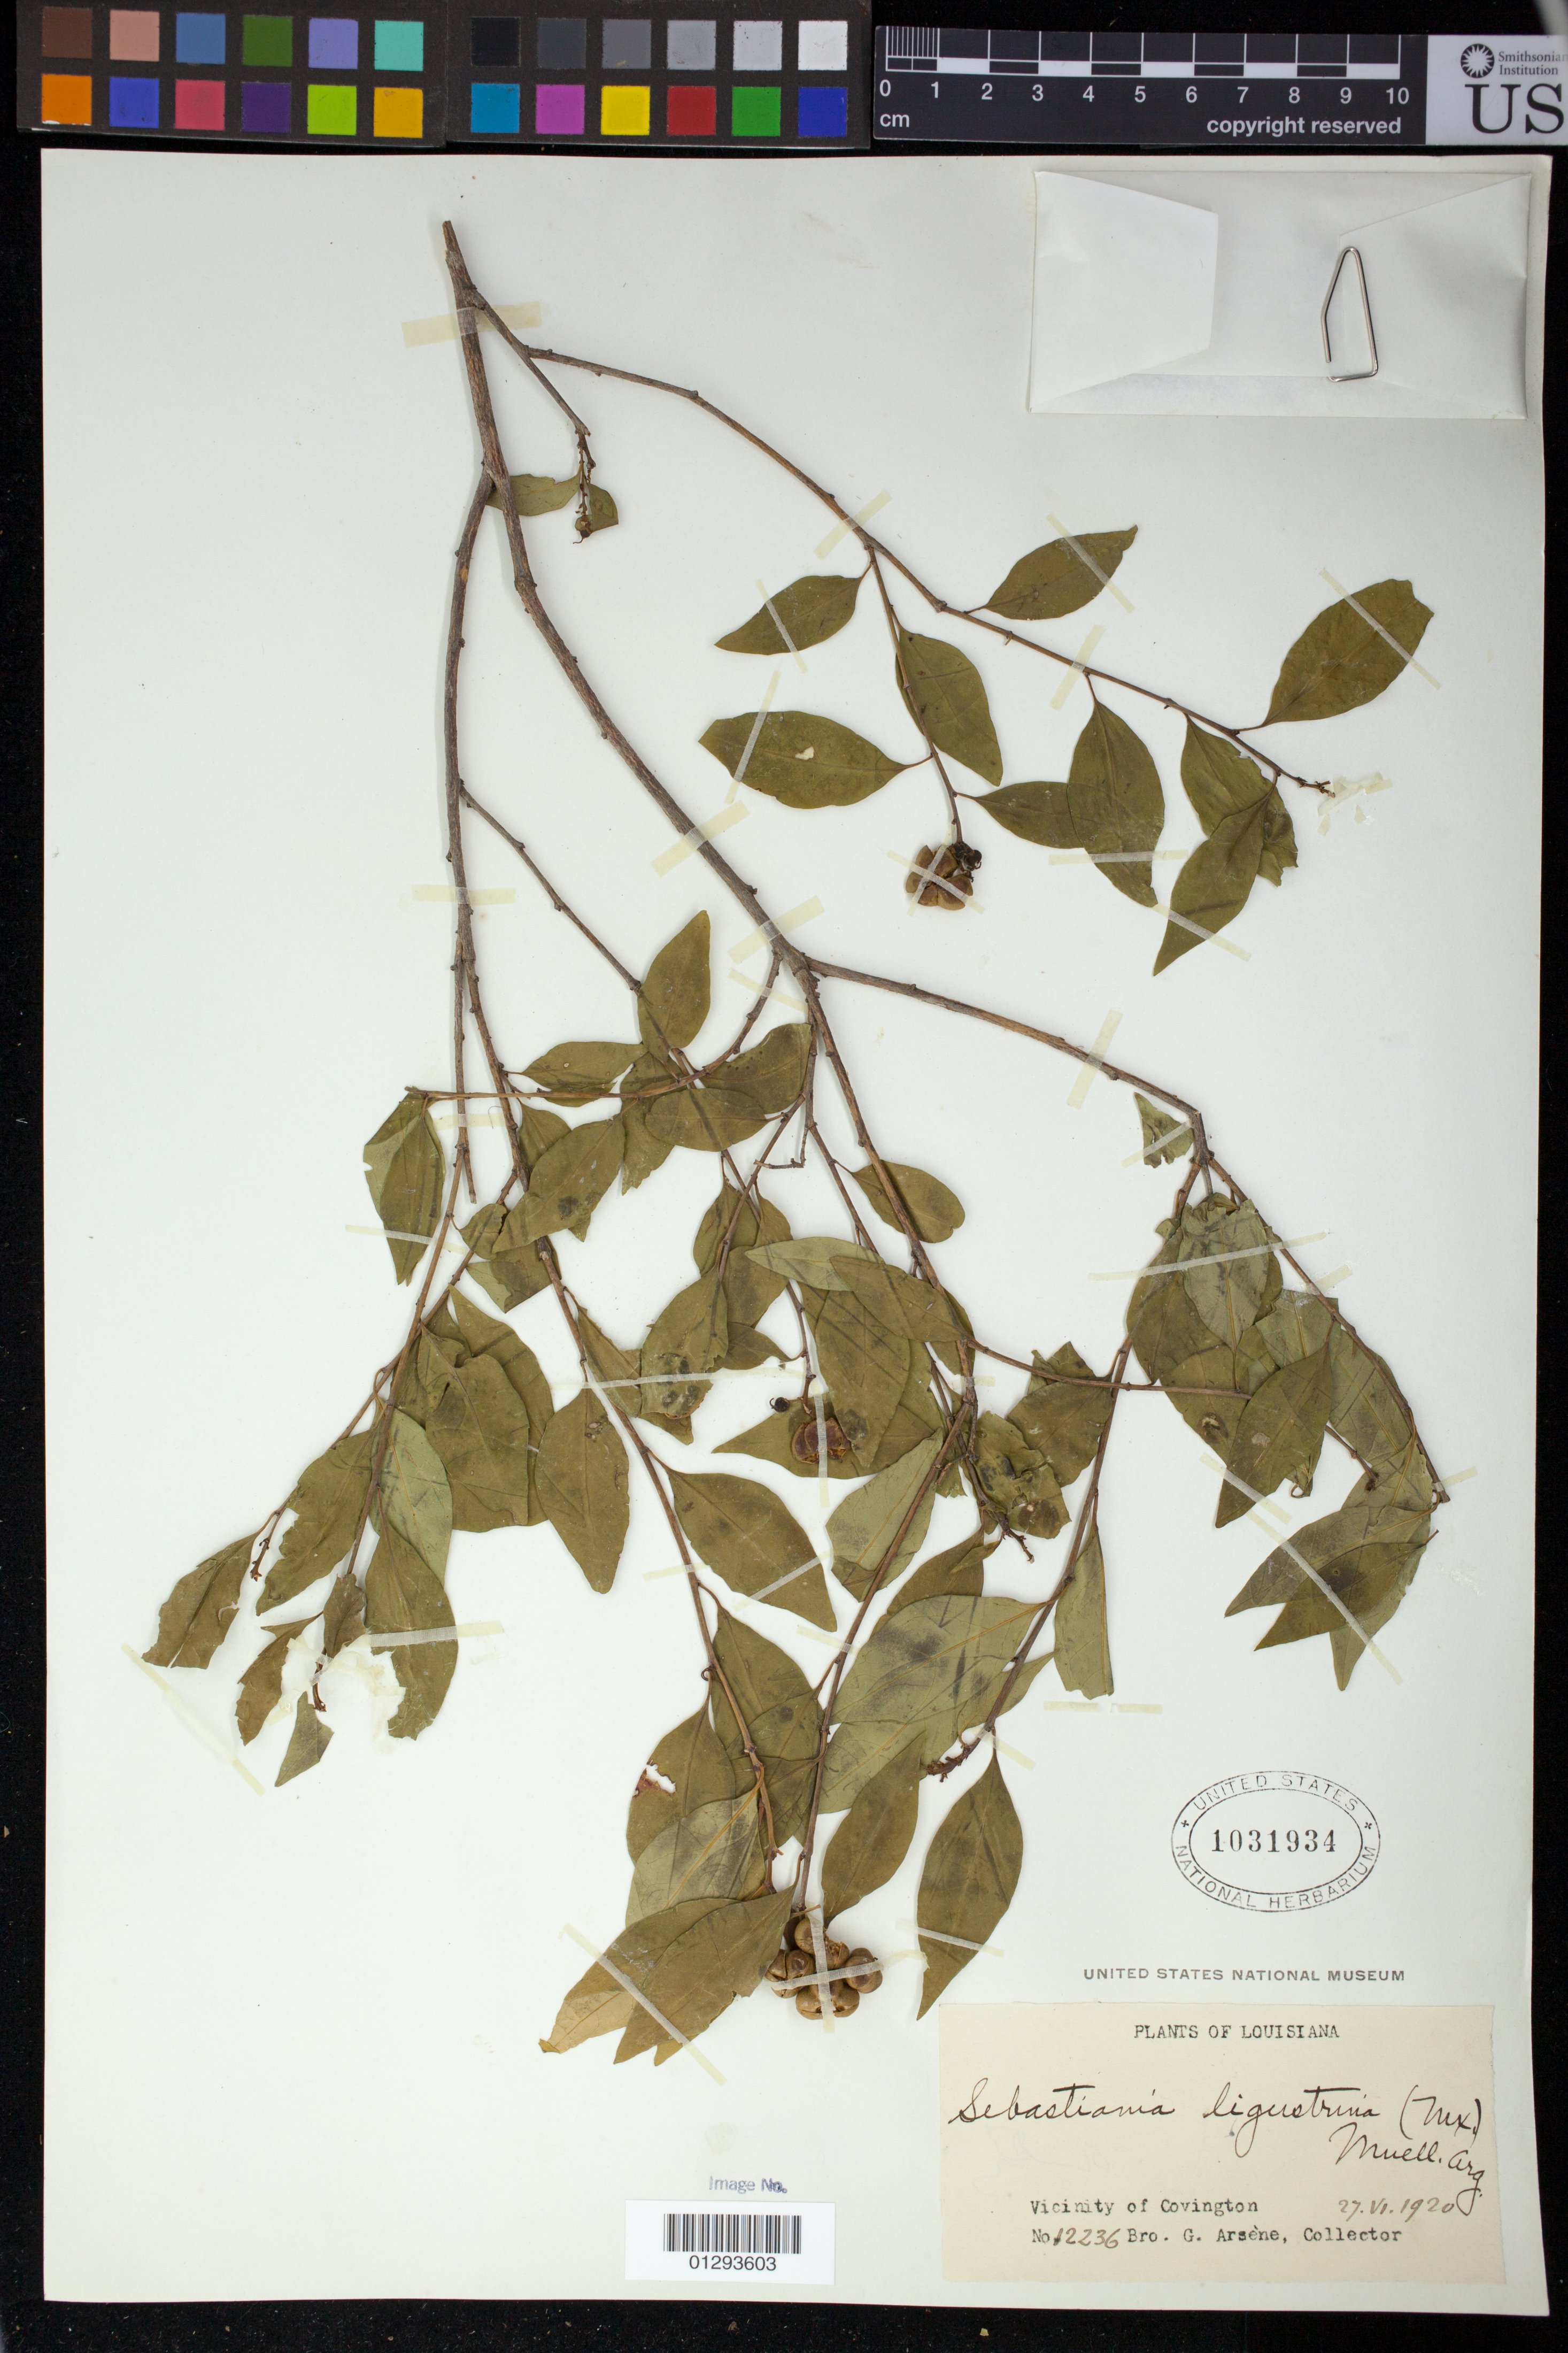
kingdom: Plantae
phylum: Tracheophyta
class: Magnoliopsida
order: Malpighiales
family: Euphorbiaceae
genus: Sebastiania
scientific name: Sebastiania fruticosa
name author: (Bartram) Fernald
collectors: Bro. G. Arsène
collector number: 12236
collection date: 1920-06-27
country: United States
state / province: Louisiana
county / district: Saint Tammany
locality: Vicinity of Covington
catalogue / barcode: US 1031934